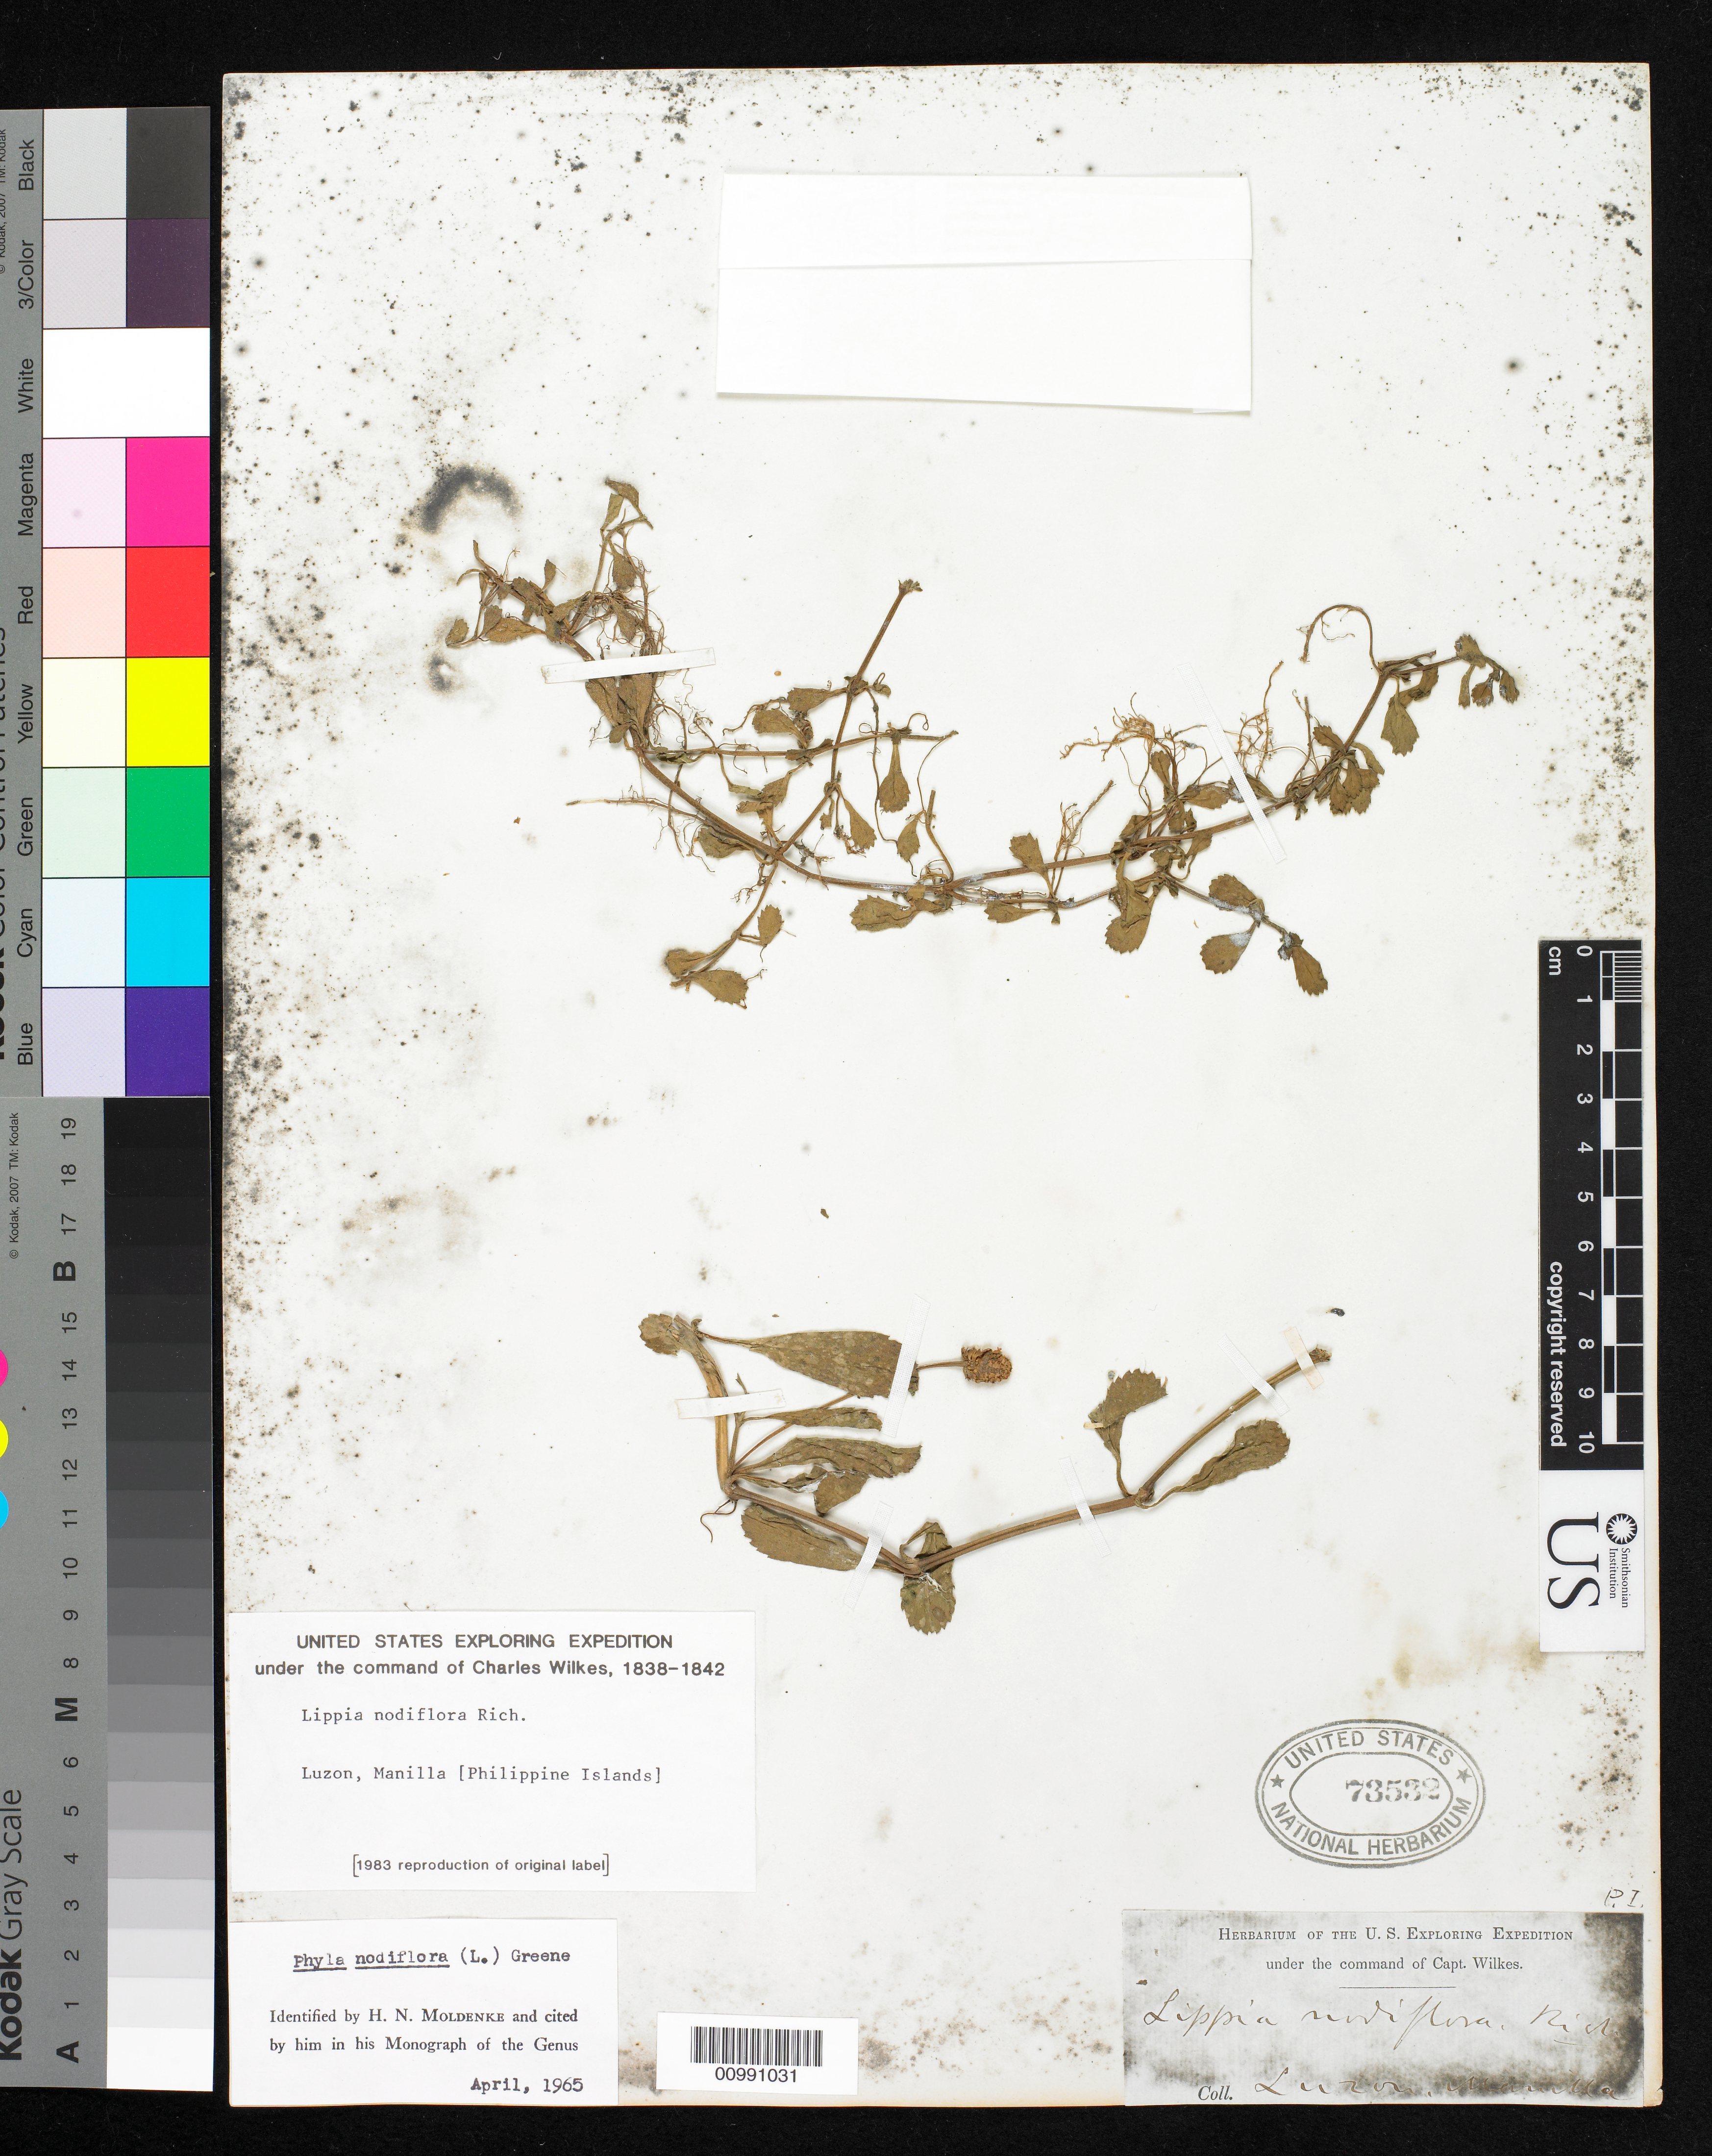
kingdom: Plantae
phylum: Tracheophyta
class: Magnoliopsida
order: Lamiales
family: Verbenaceae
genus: Phyla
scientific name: Phyla nodiflora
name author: (L.) Greene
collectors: Wilkes Explor. Exped.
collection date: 1838/1842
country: Philippines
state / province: National Capital Region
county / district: Manila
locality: Manilla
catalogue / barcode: US 73532